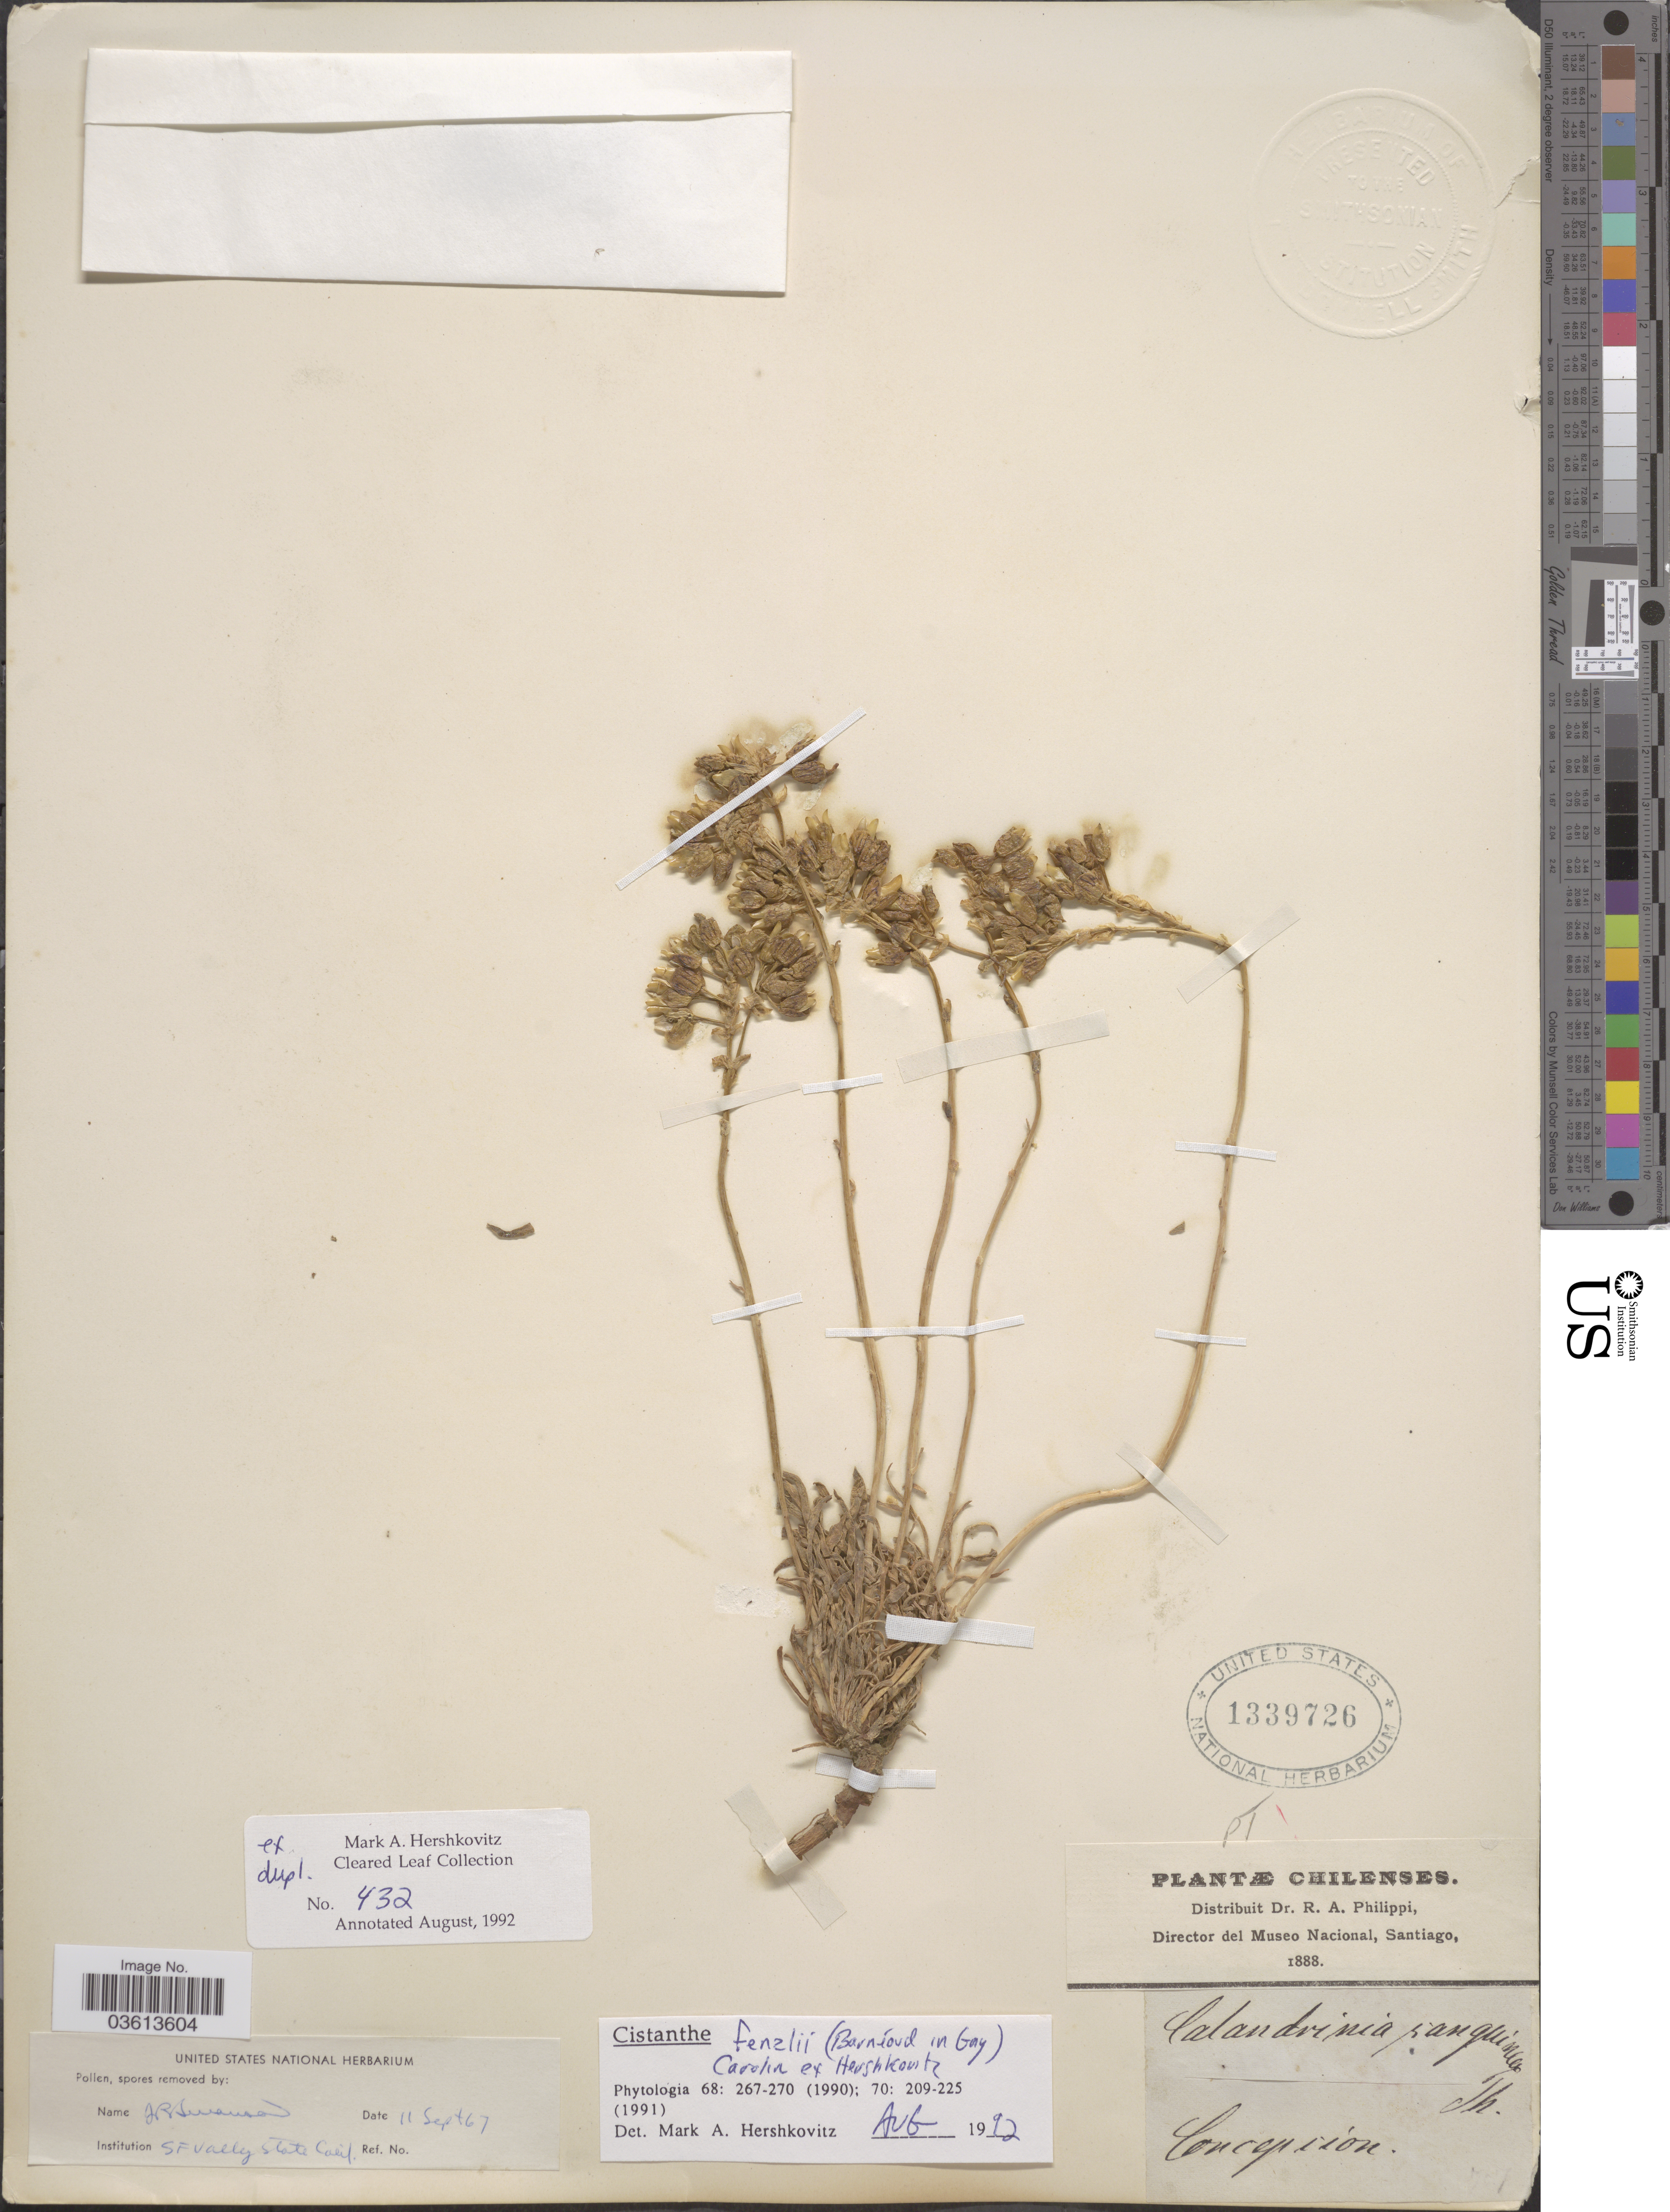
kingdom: Plantae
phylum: Tracheophyta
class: Magnoliopsida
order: Caryophyllales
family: Montiaceae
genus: Cistanthe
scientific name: Cistanthe fenzlii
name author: (Barnéoud) Carolin ex Hershk.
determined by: Hershkovitz, M. A.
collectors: ex. herb. R.A. Philippi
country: Chile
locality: Concepcion.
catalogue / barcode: US 1339726